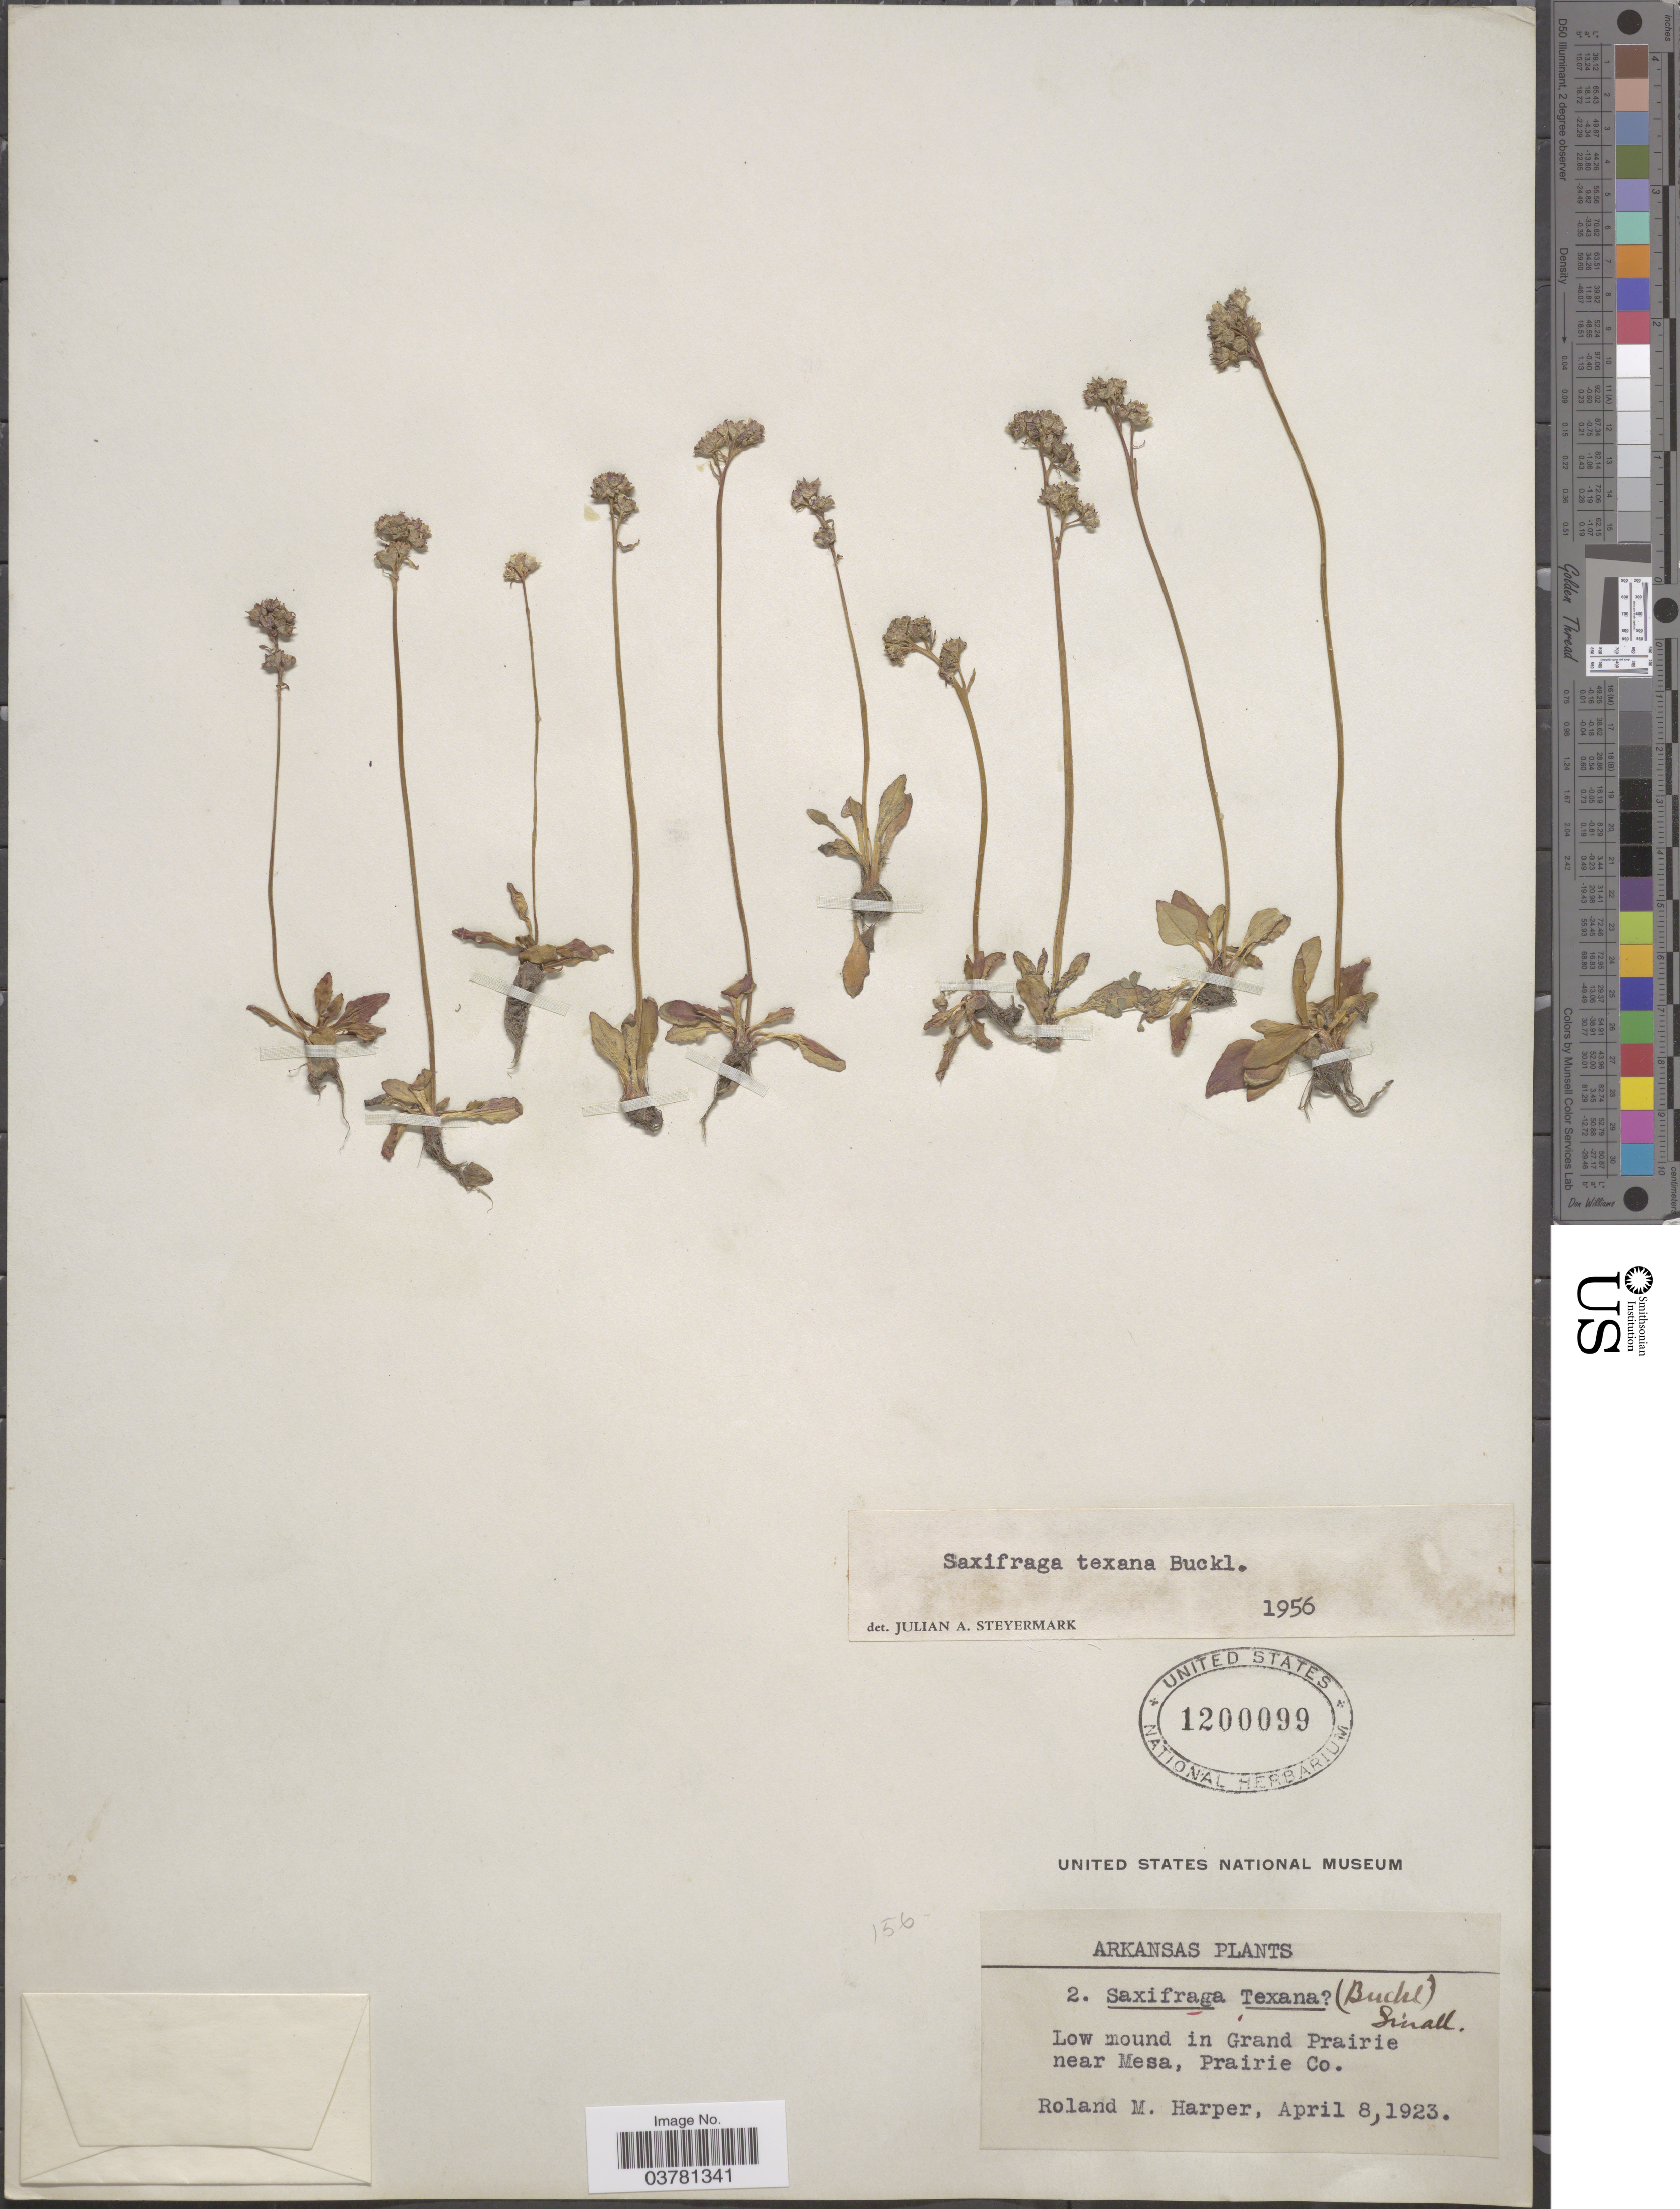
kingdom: Plantae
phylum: Tracheophyta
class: Magnoliopsida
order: Saxifragales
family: Saxifragaceae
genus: Micranthes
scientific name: Micranthes texana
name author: (Buckley) Small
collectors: R. M. Harper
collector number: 2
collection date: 1923-04-08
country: United States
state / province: Arkansas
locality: Low mound in Grand Prairie near Mesa, Prairie Co.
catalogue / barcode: US 1200099